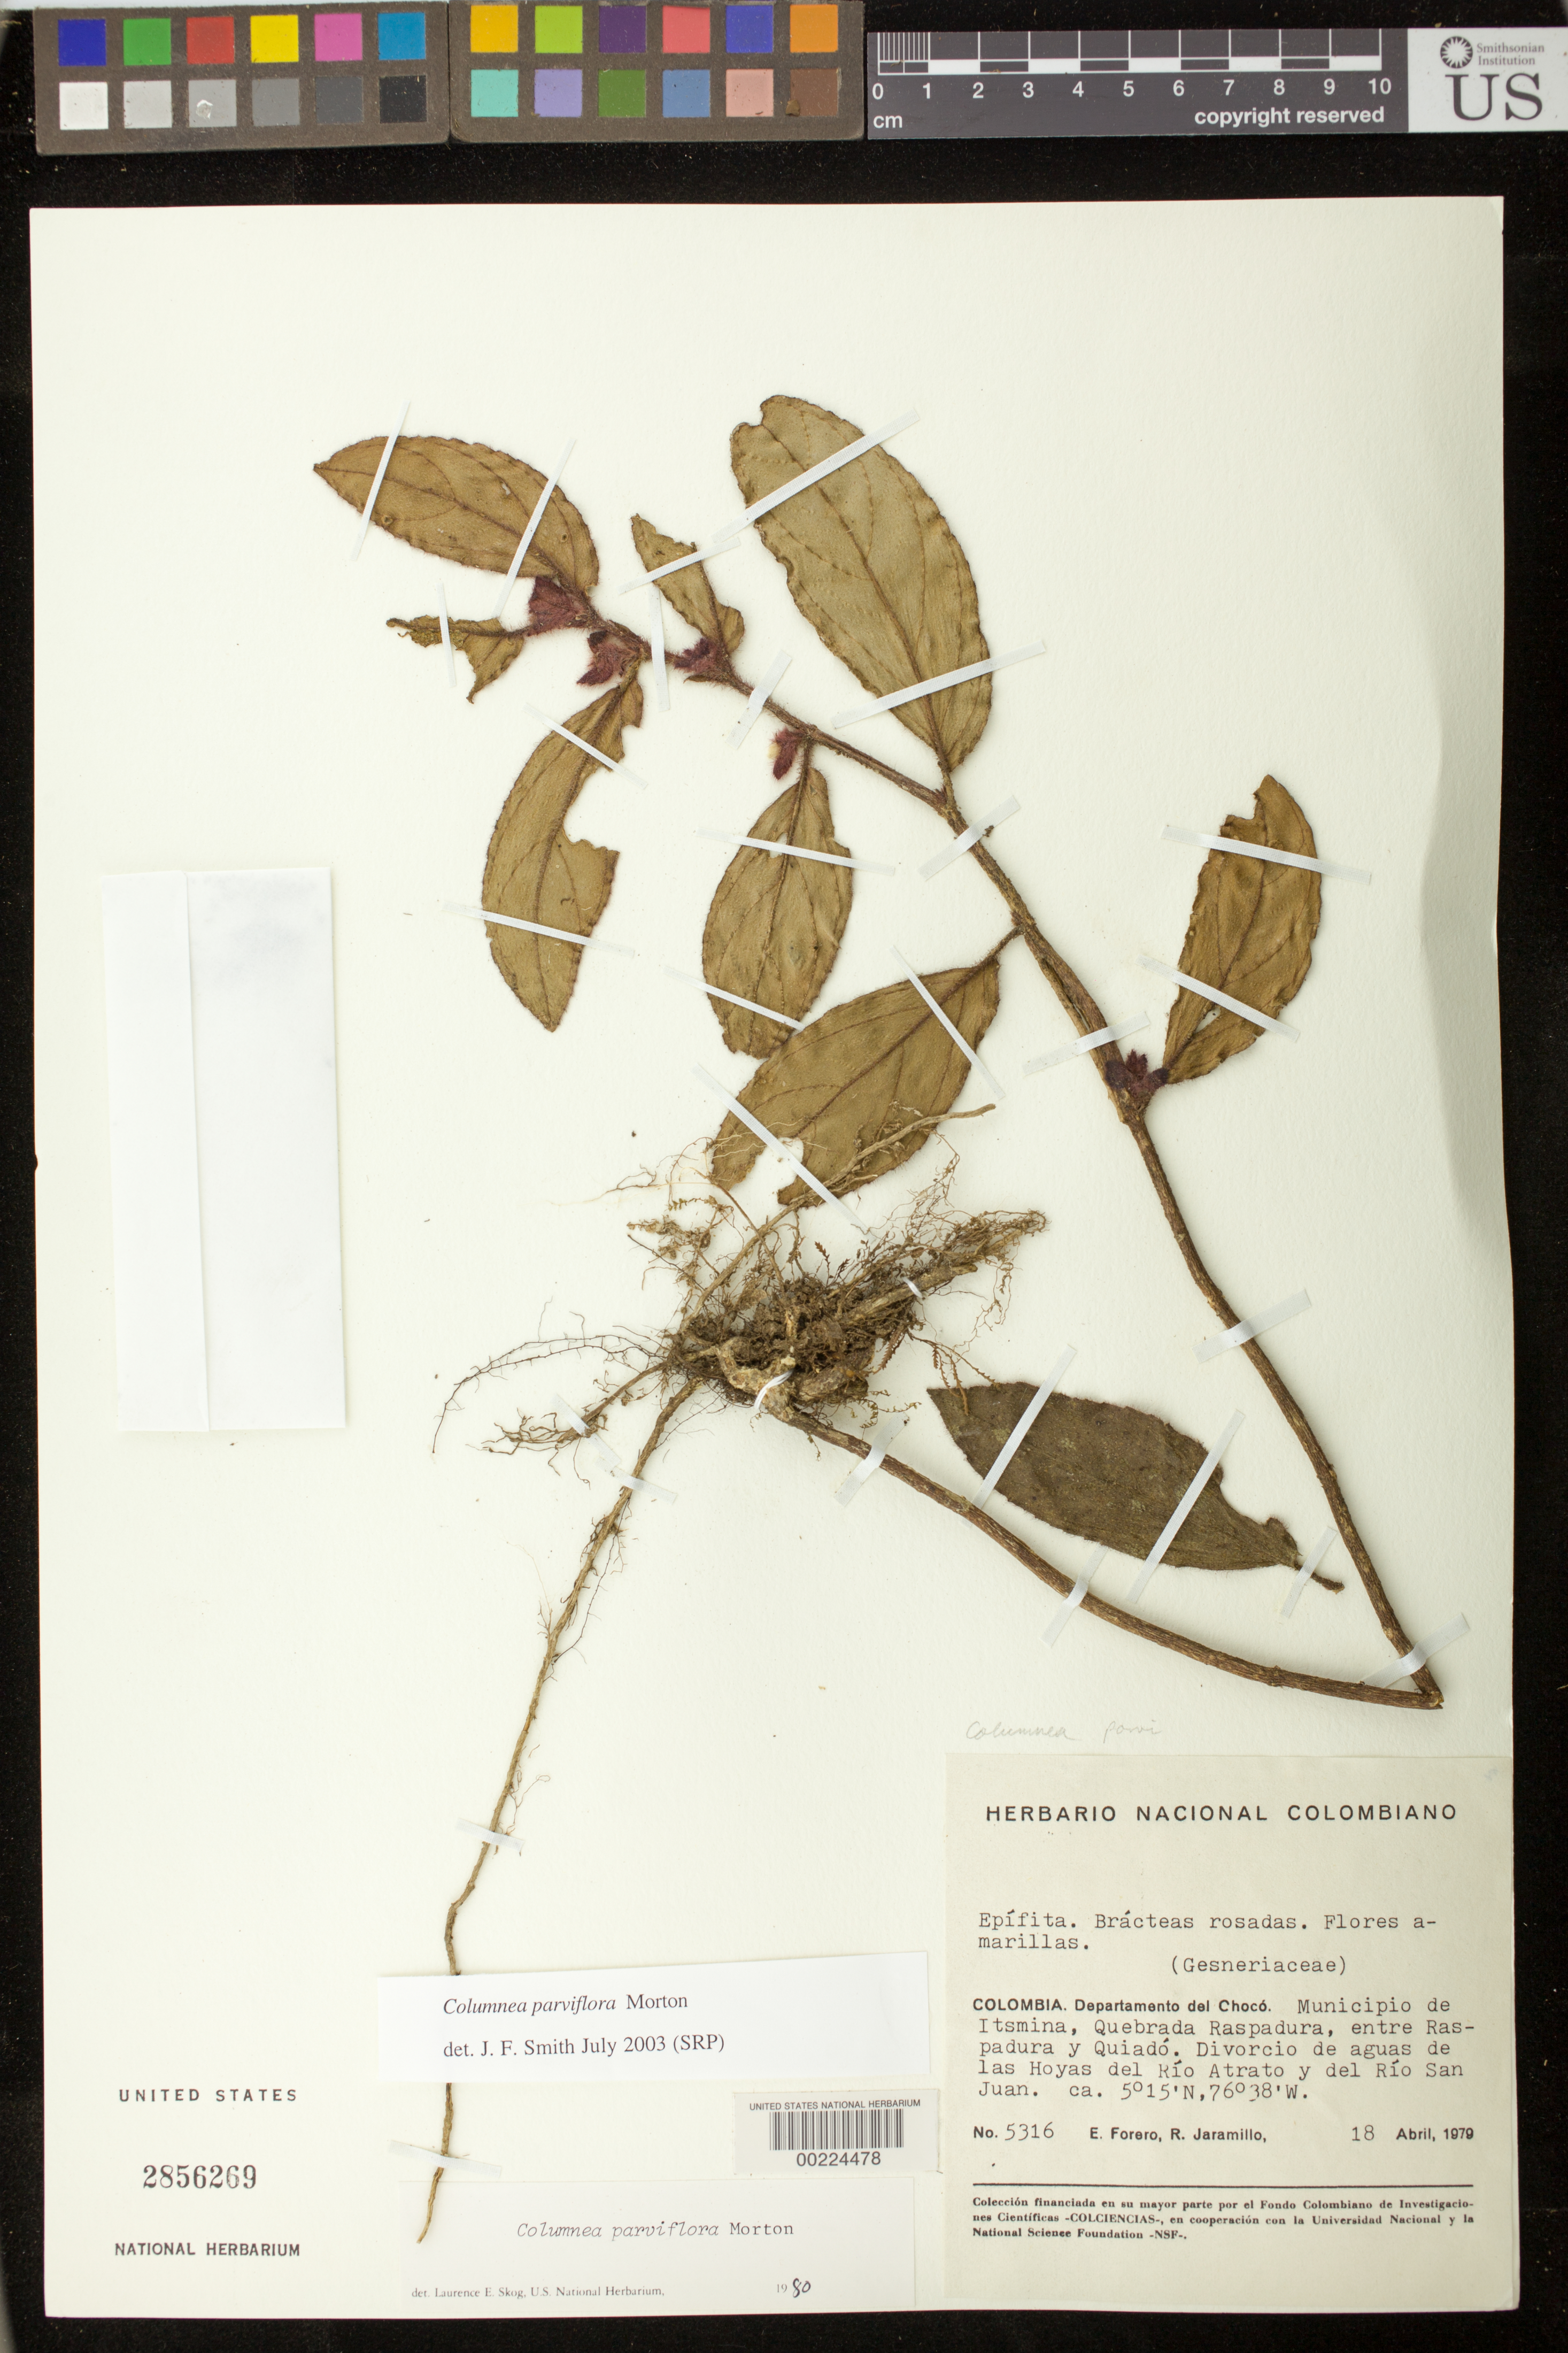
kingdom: Plantae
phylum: Tracheophyta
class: Magnoliopsida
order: Lamiales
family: Gesneriaceae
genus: Columnea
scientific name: Columnea herthae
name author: Mansf.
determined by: Clark, J. L.; Skog, Laurence E.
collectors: E. Forero & R. Jaramillo M.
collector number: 5316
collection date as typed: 18 Apr 1979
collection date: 1979-04-18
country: Colombia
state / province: Chocó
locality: Mun. of Itsmina, Quebrada Raspadura, between Raspadura and Quibdo, separation of waters of valleys of Rio Atrato + Rio San Juan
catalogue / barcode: US 2856269